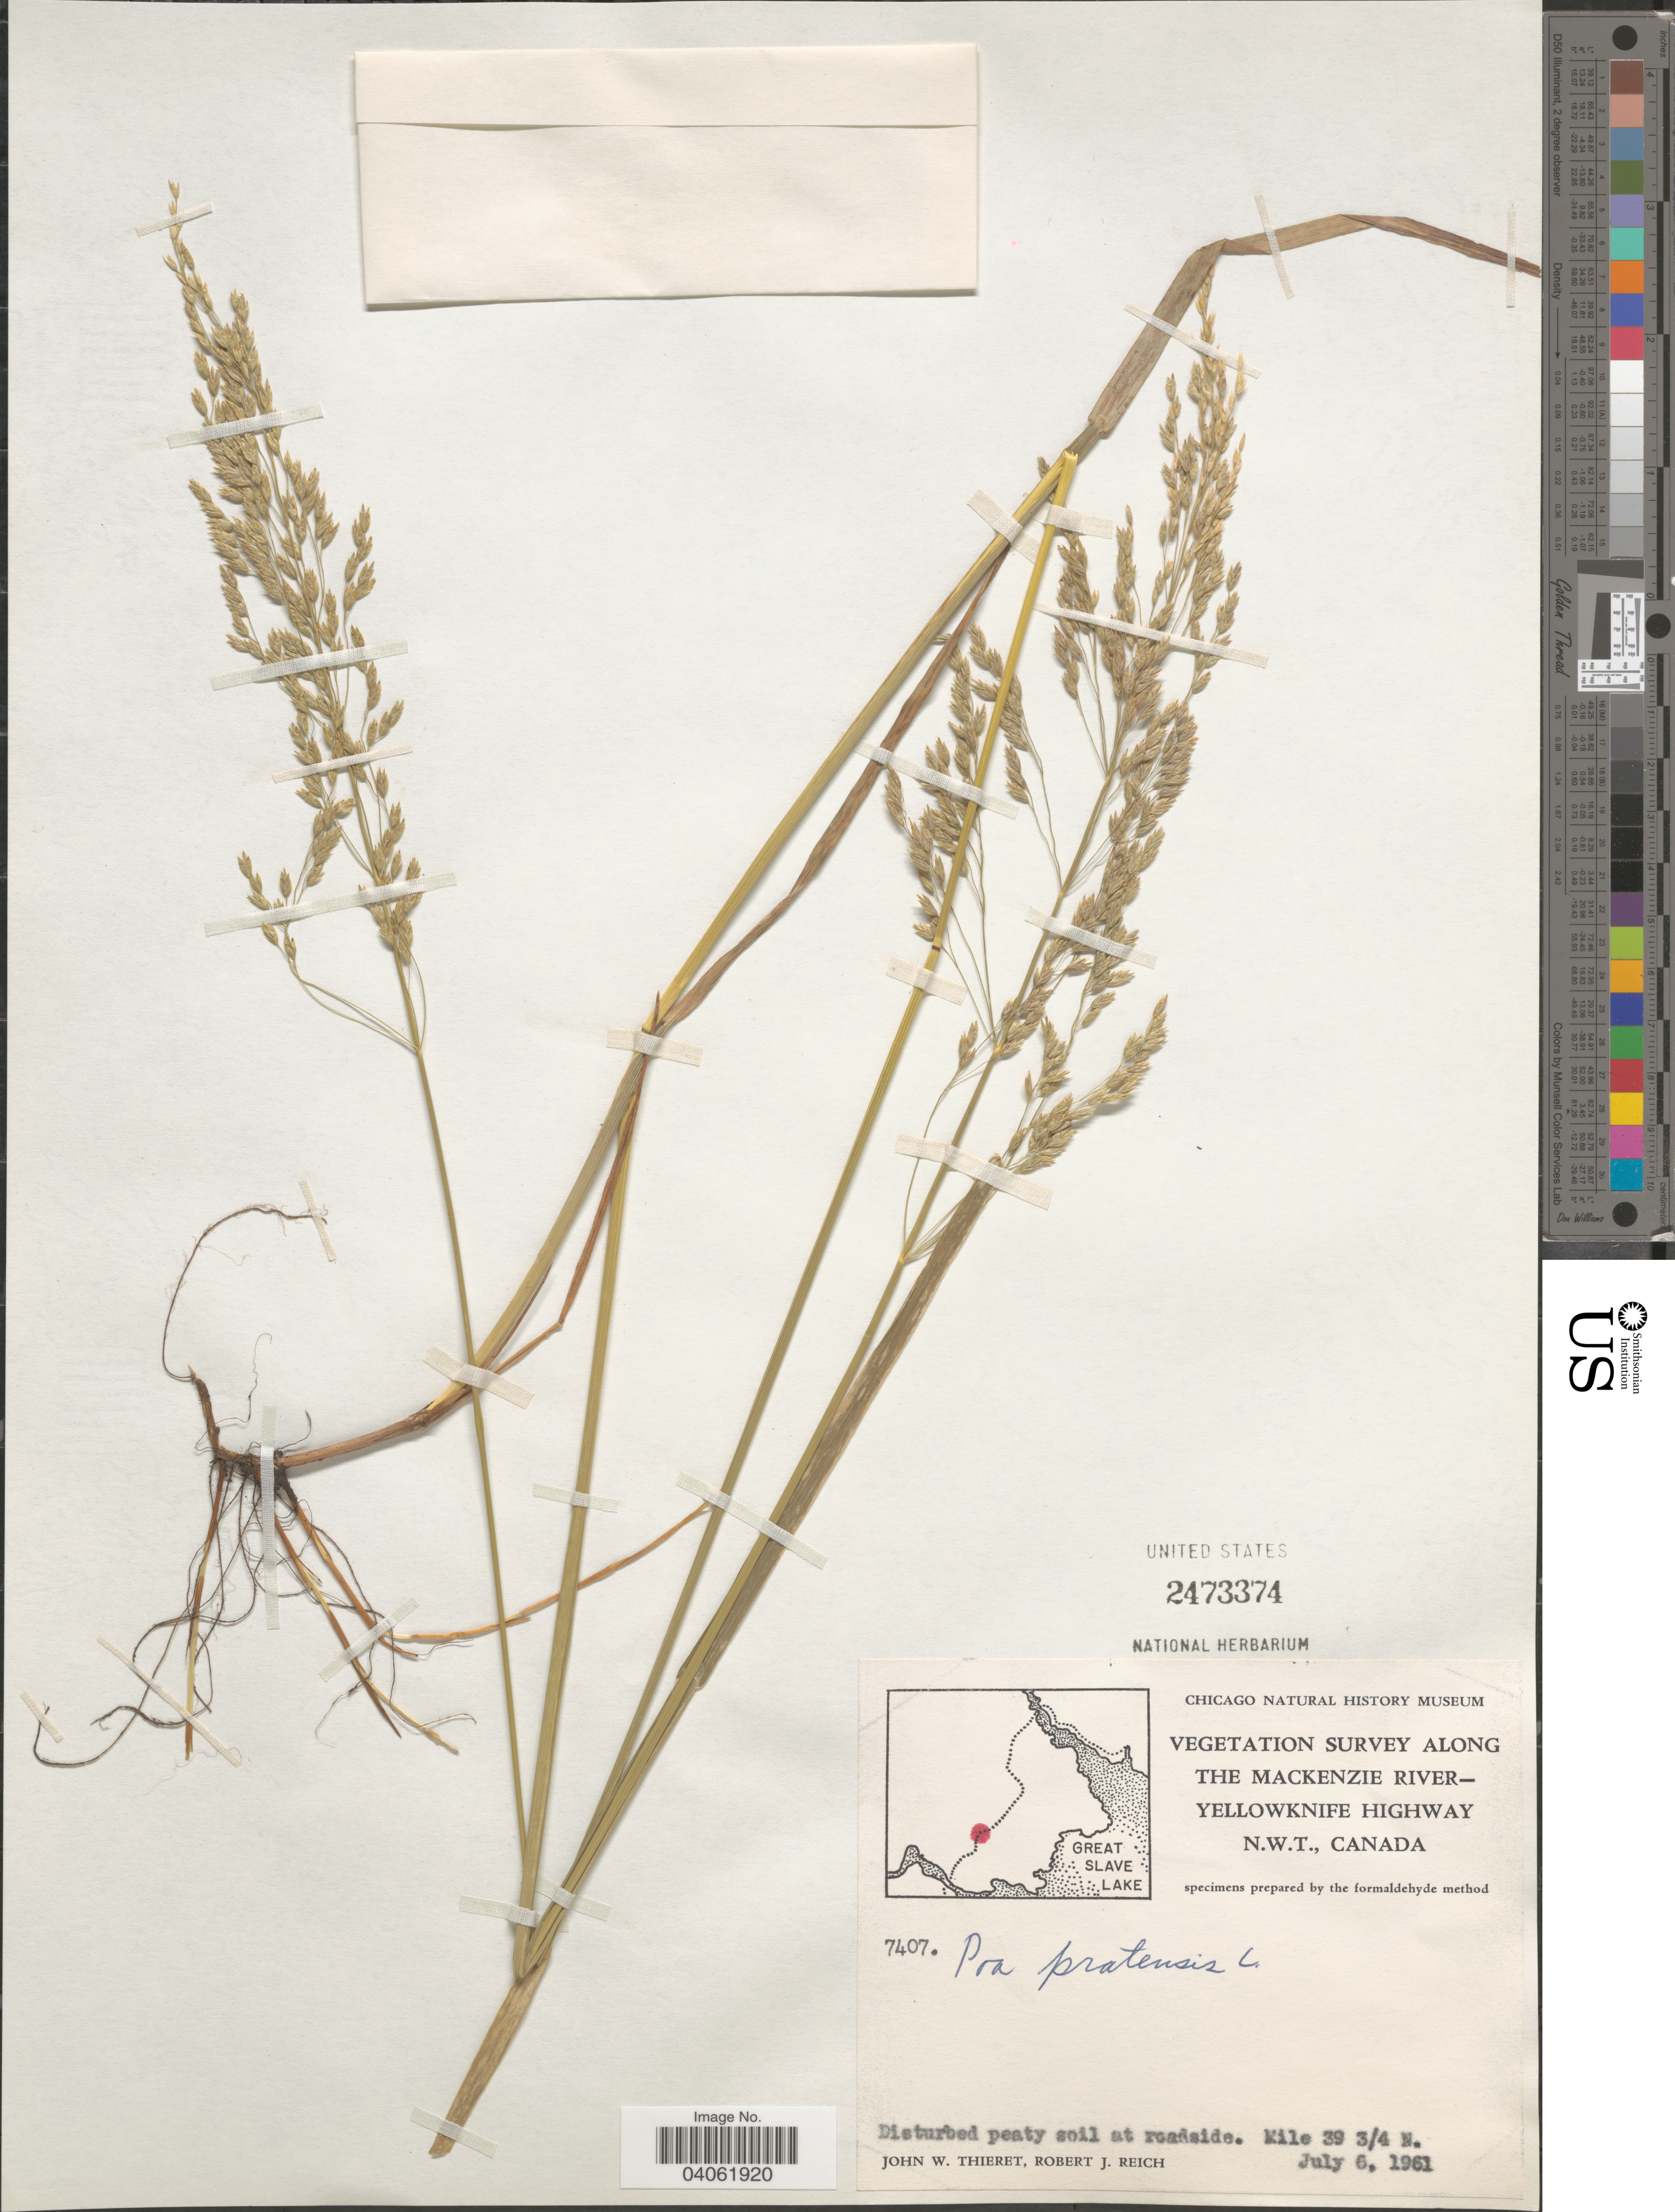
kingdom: Plantae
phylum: Tracheophyta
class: Liliopsida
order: Poales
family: Poaceae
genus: Poa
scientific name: Poa pratensis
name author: L.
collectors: J. W. Thieret & R. Reich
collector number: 7407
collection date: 1961-07-06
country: Canada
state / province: Northwest Territories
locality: Along the Mackenzie River-Yellowknife Highway. N.W.T. Mile 39 ¾ N.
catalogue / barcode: US 2473374